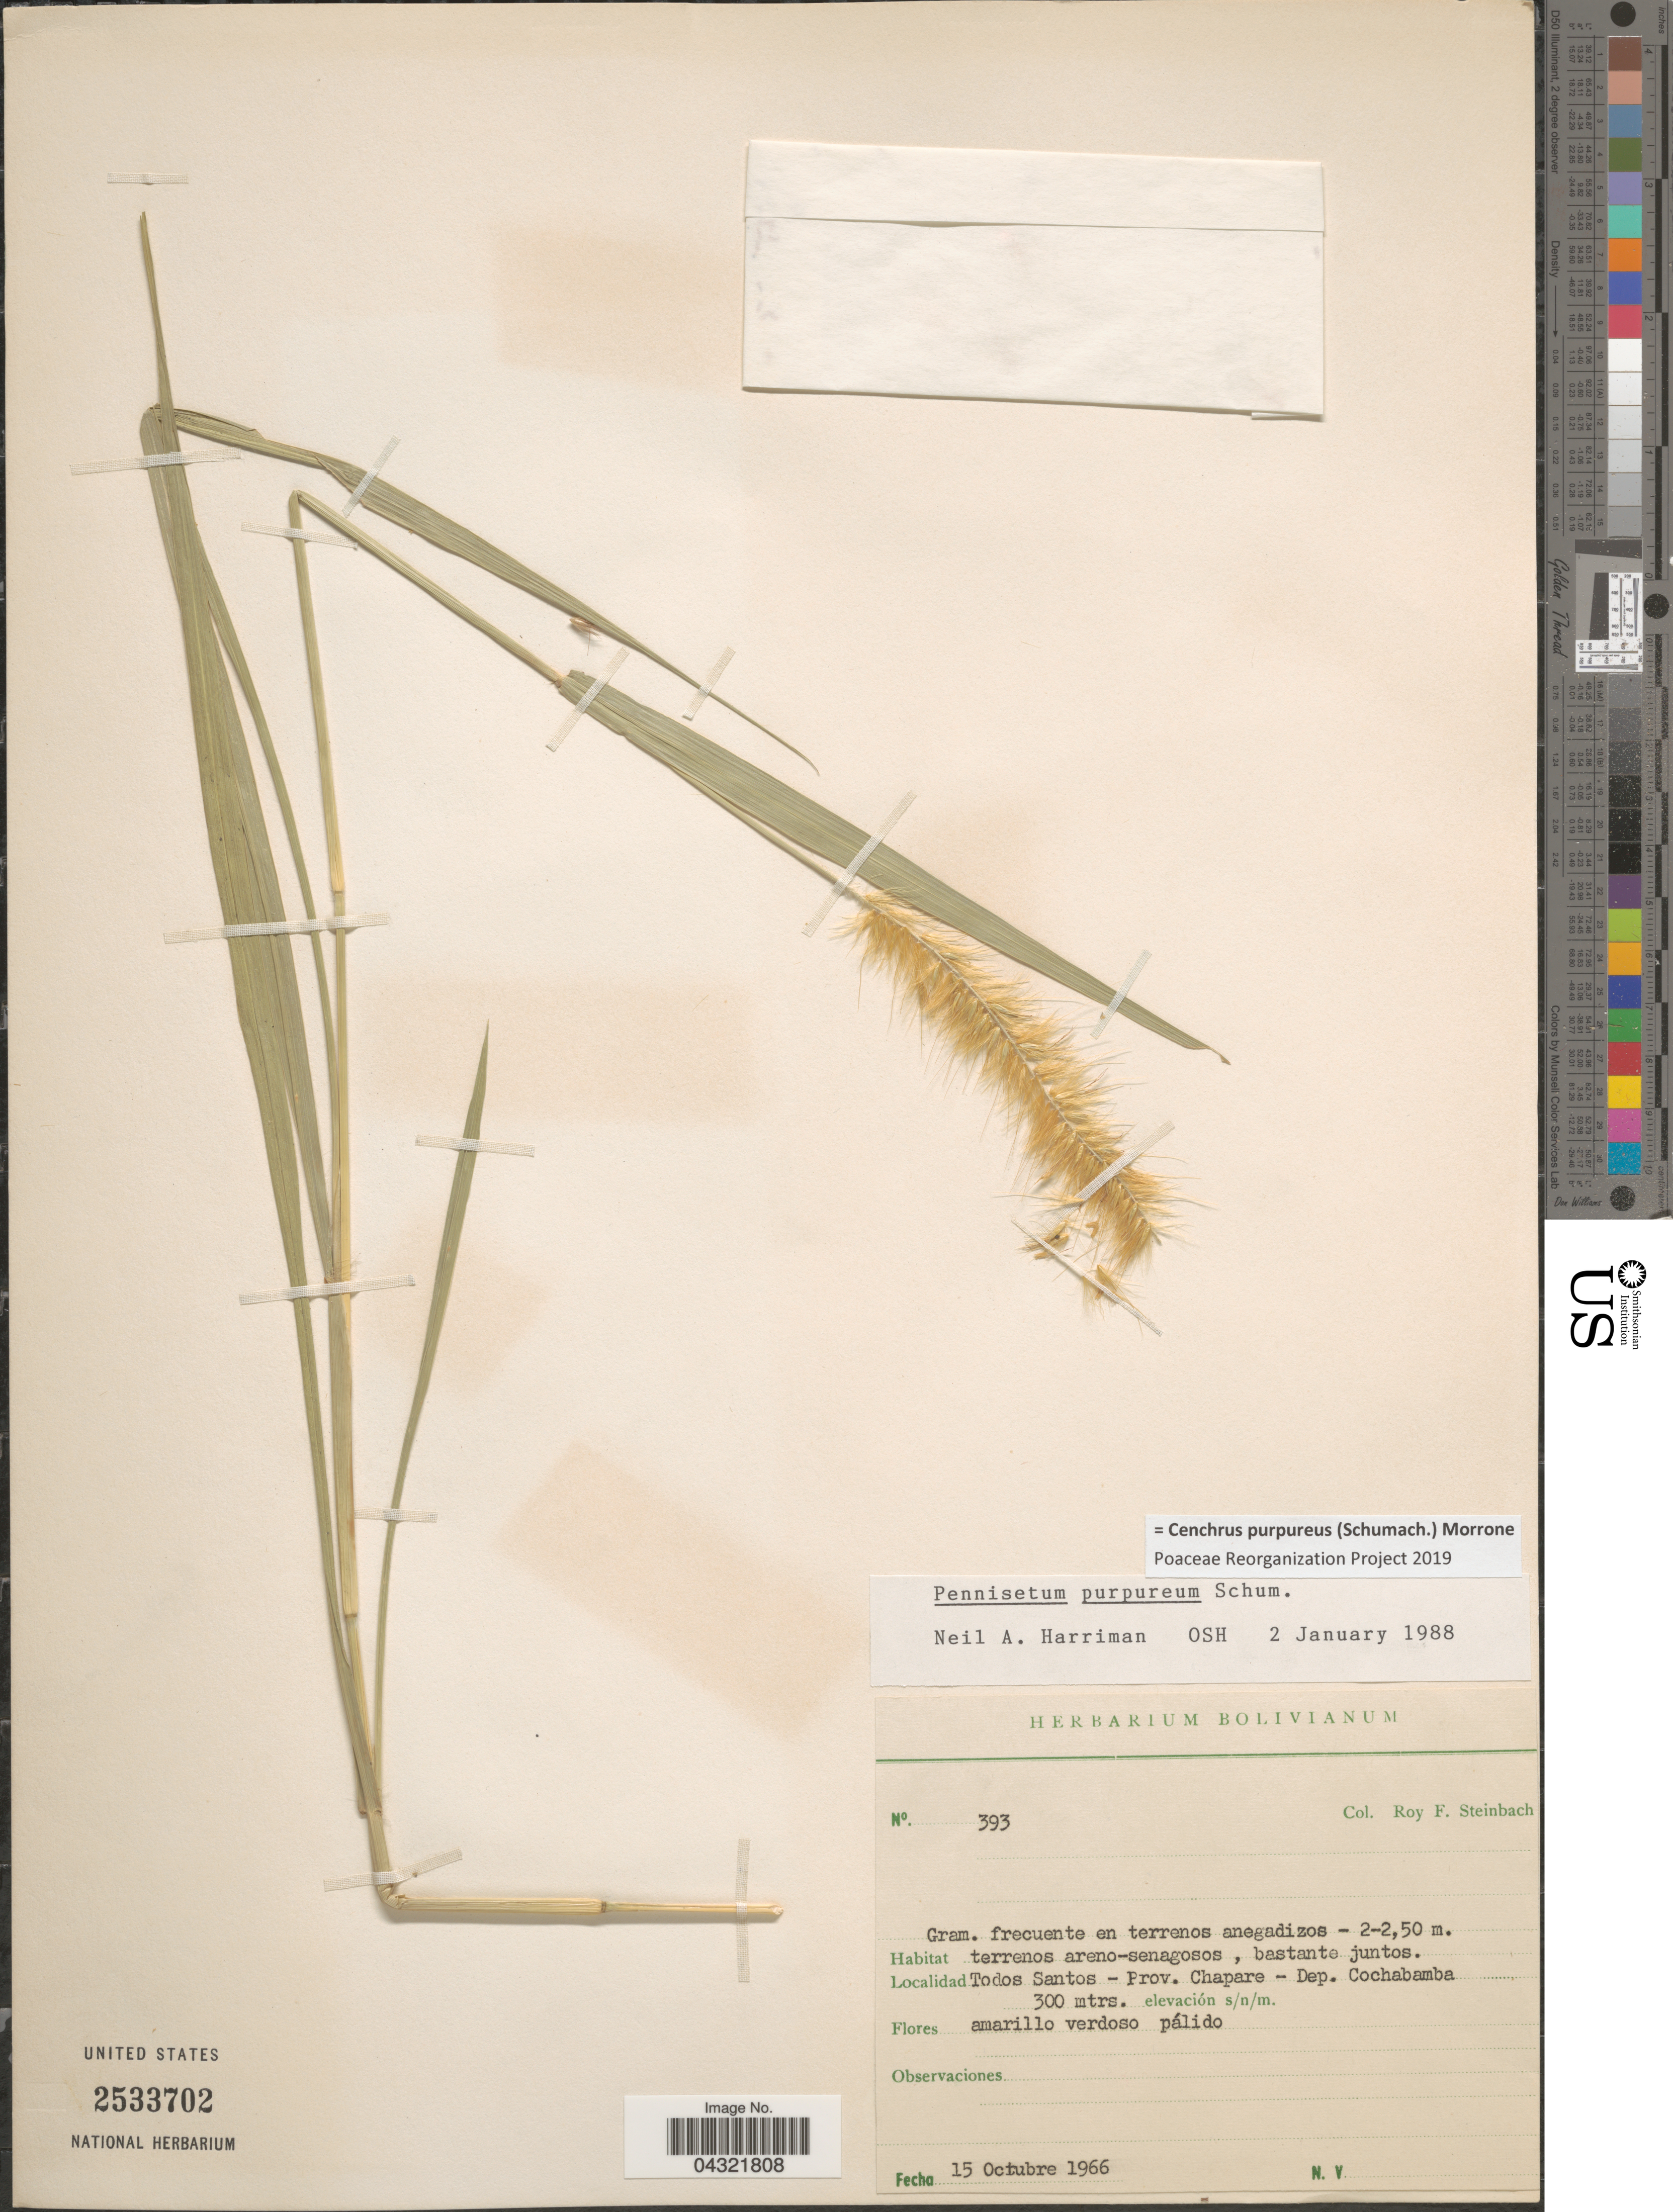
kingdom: Plantae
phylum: Tracheophyta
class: Liliopsida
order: Poales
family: Poaceae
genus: Cenchrus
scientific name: Cenchrus purpureus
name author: (Schumach.) Morrone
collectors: R. F. Steinbach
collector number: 393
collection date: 1966-10-15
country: Bolivia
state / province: Cochabamba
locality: Terrenos areno-senagosos, bastante juntos. Todos Santos-Prov. Chapare.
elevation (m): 300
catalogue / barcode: US 2533702